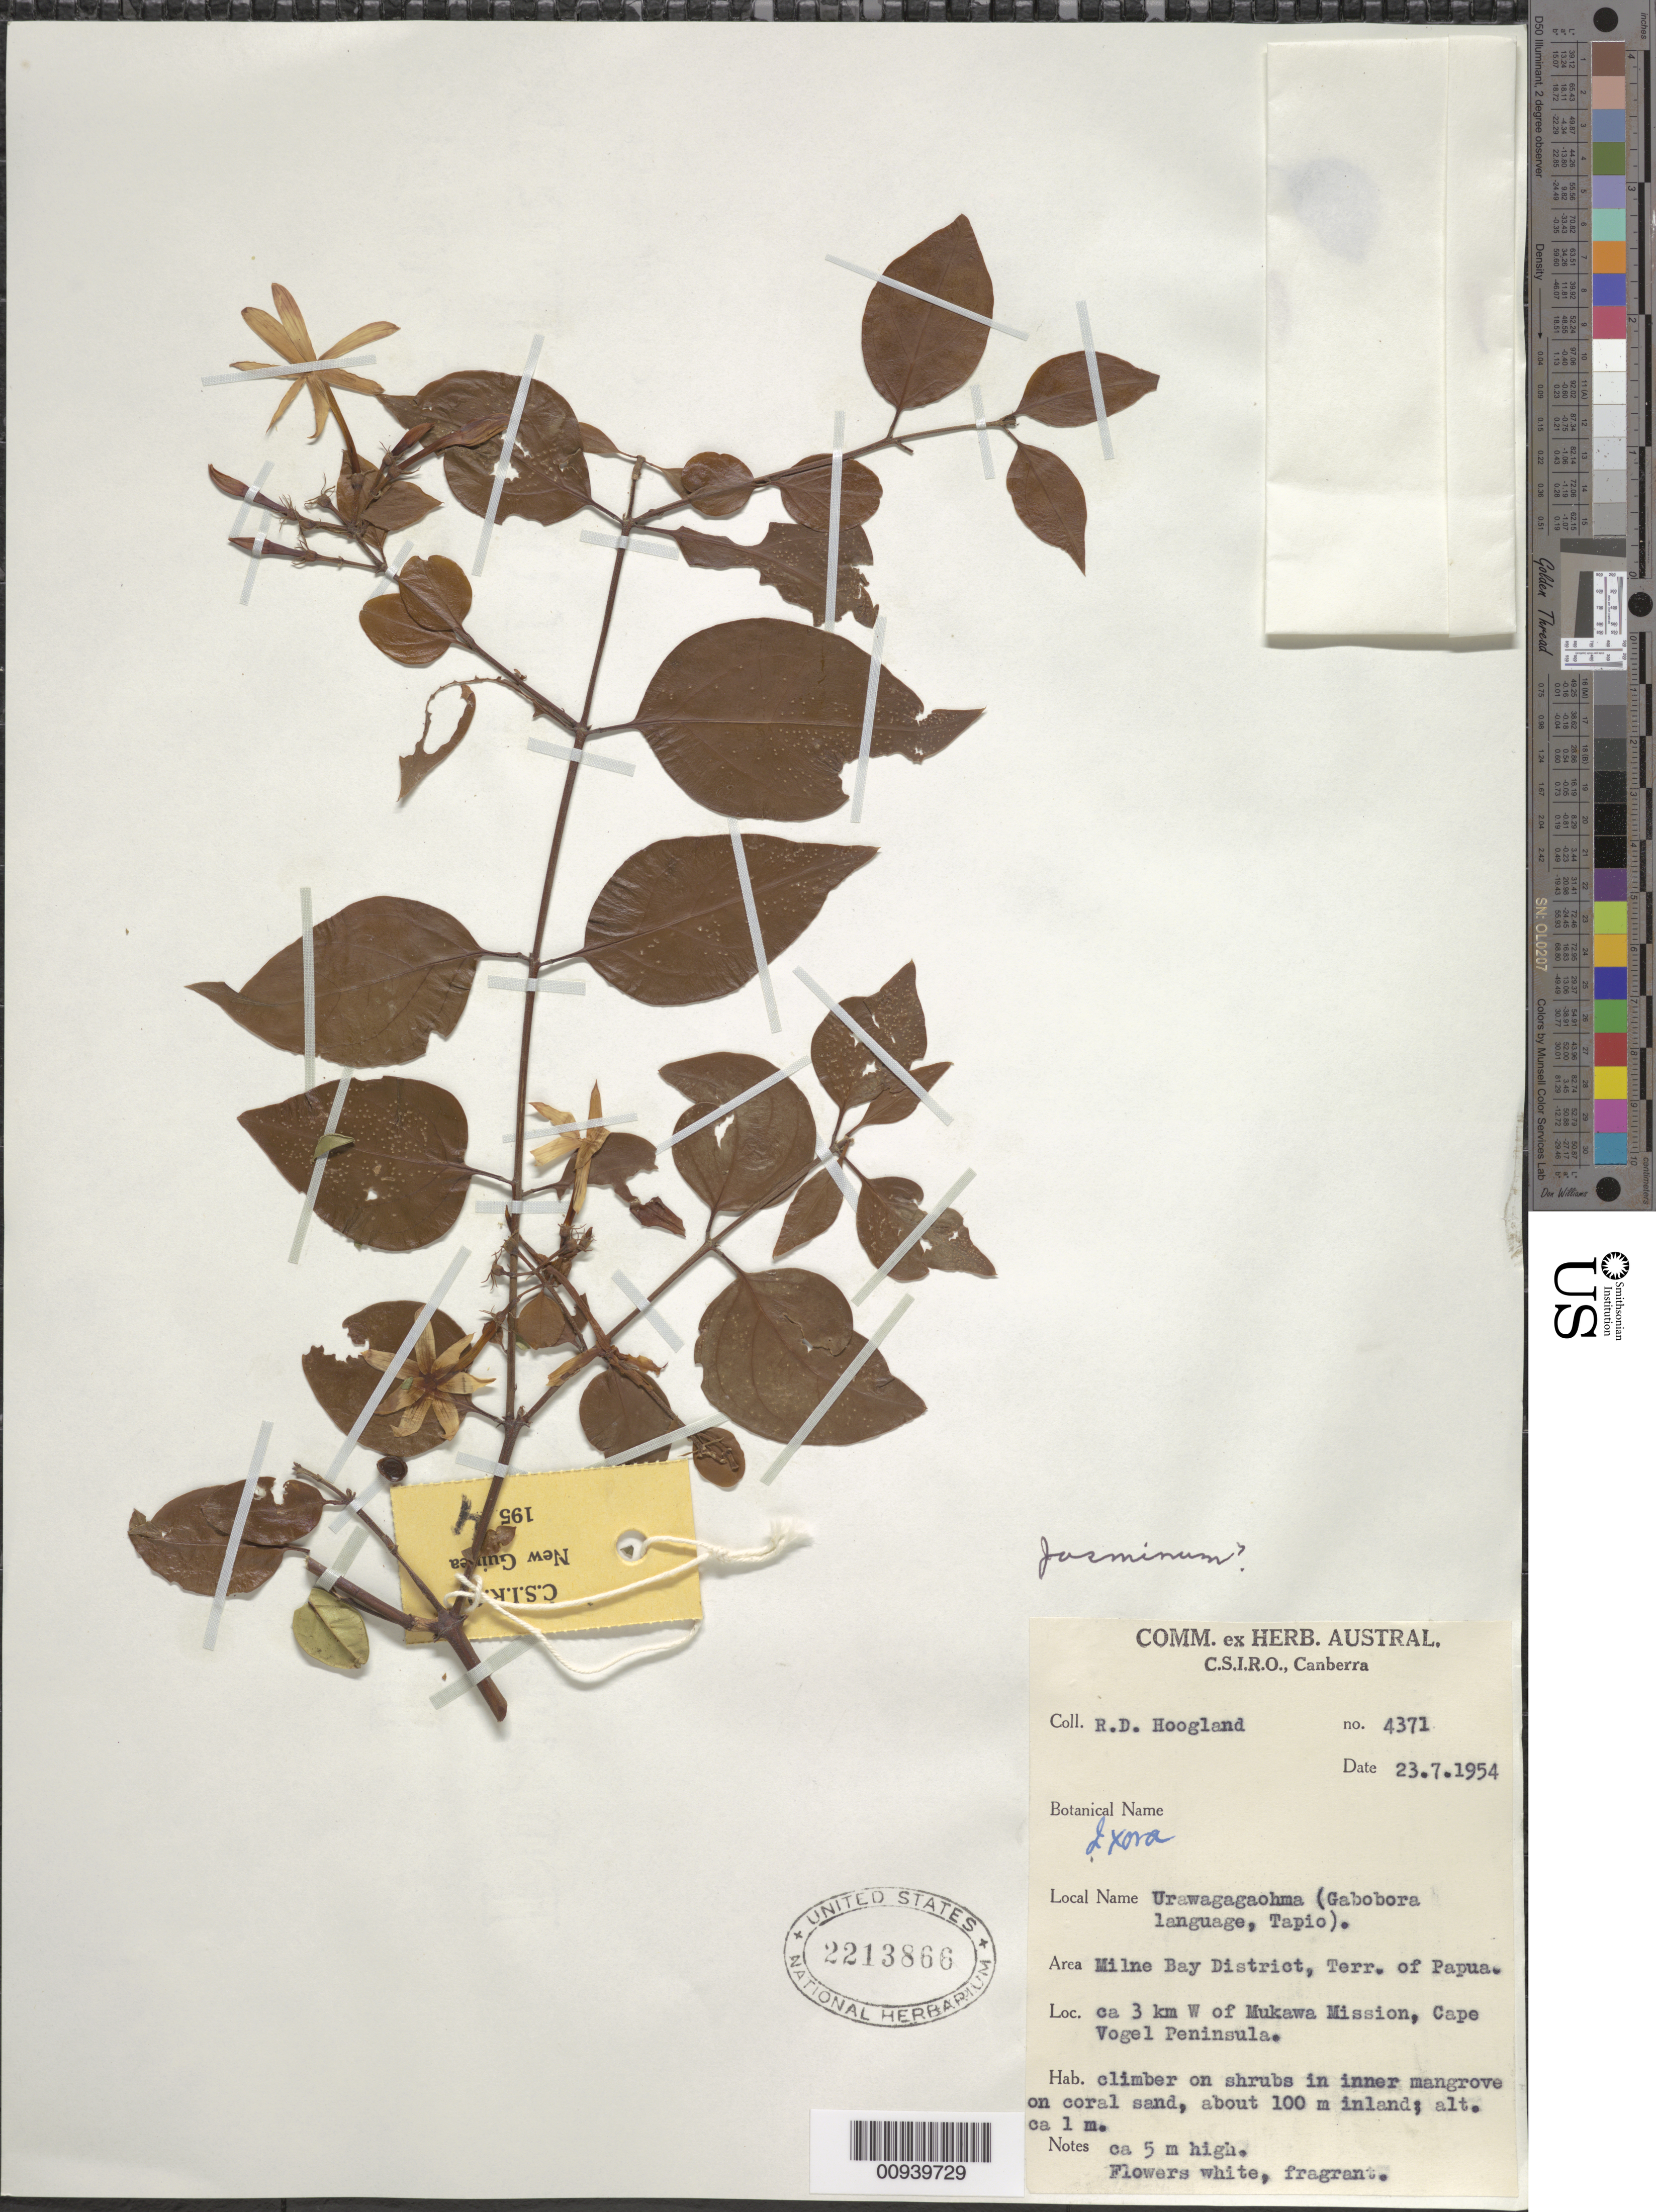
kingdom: Plantae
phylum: Tracheophyta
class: Magnoliopsida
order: Lamiales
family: Oleaceae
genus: Jasminum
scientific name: Jasminum sp.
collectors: R. D. Hoogland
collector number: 4371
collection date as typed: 23 Jul 1954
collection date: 1954-07-23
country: Papua New Guinea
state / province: Milne Bay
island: New Guinea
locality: ca. 3 km w of Mukawa Mission, Cape Vogel Peninsula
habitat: climber on shrubs in inner mangrove on coral sand, about 100 m inland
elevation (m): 1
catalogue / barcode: US 2213866